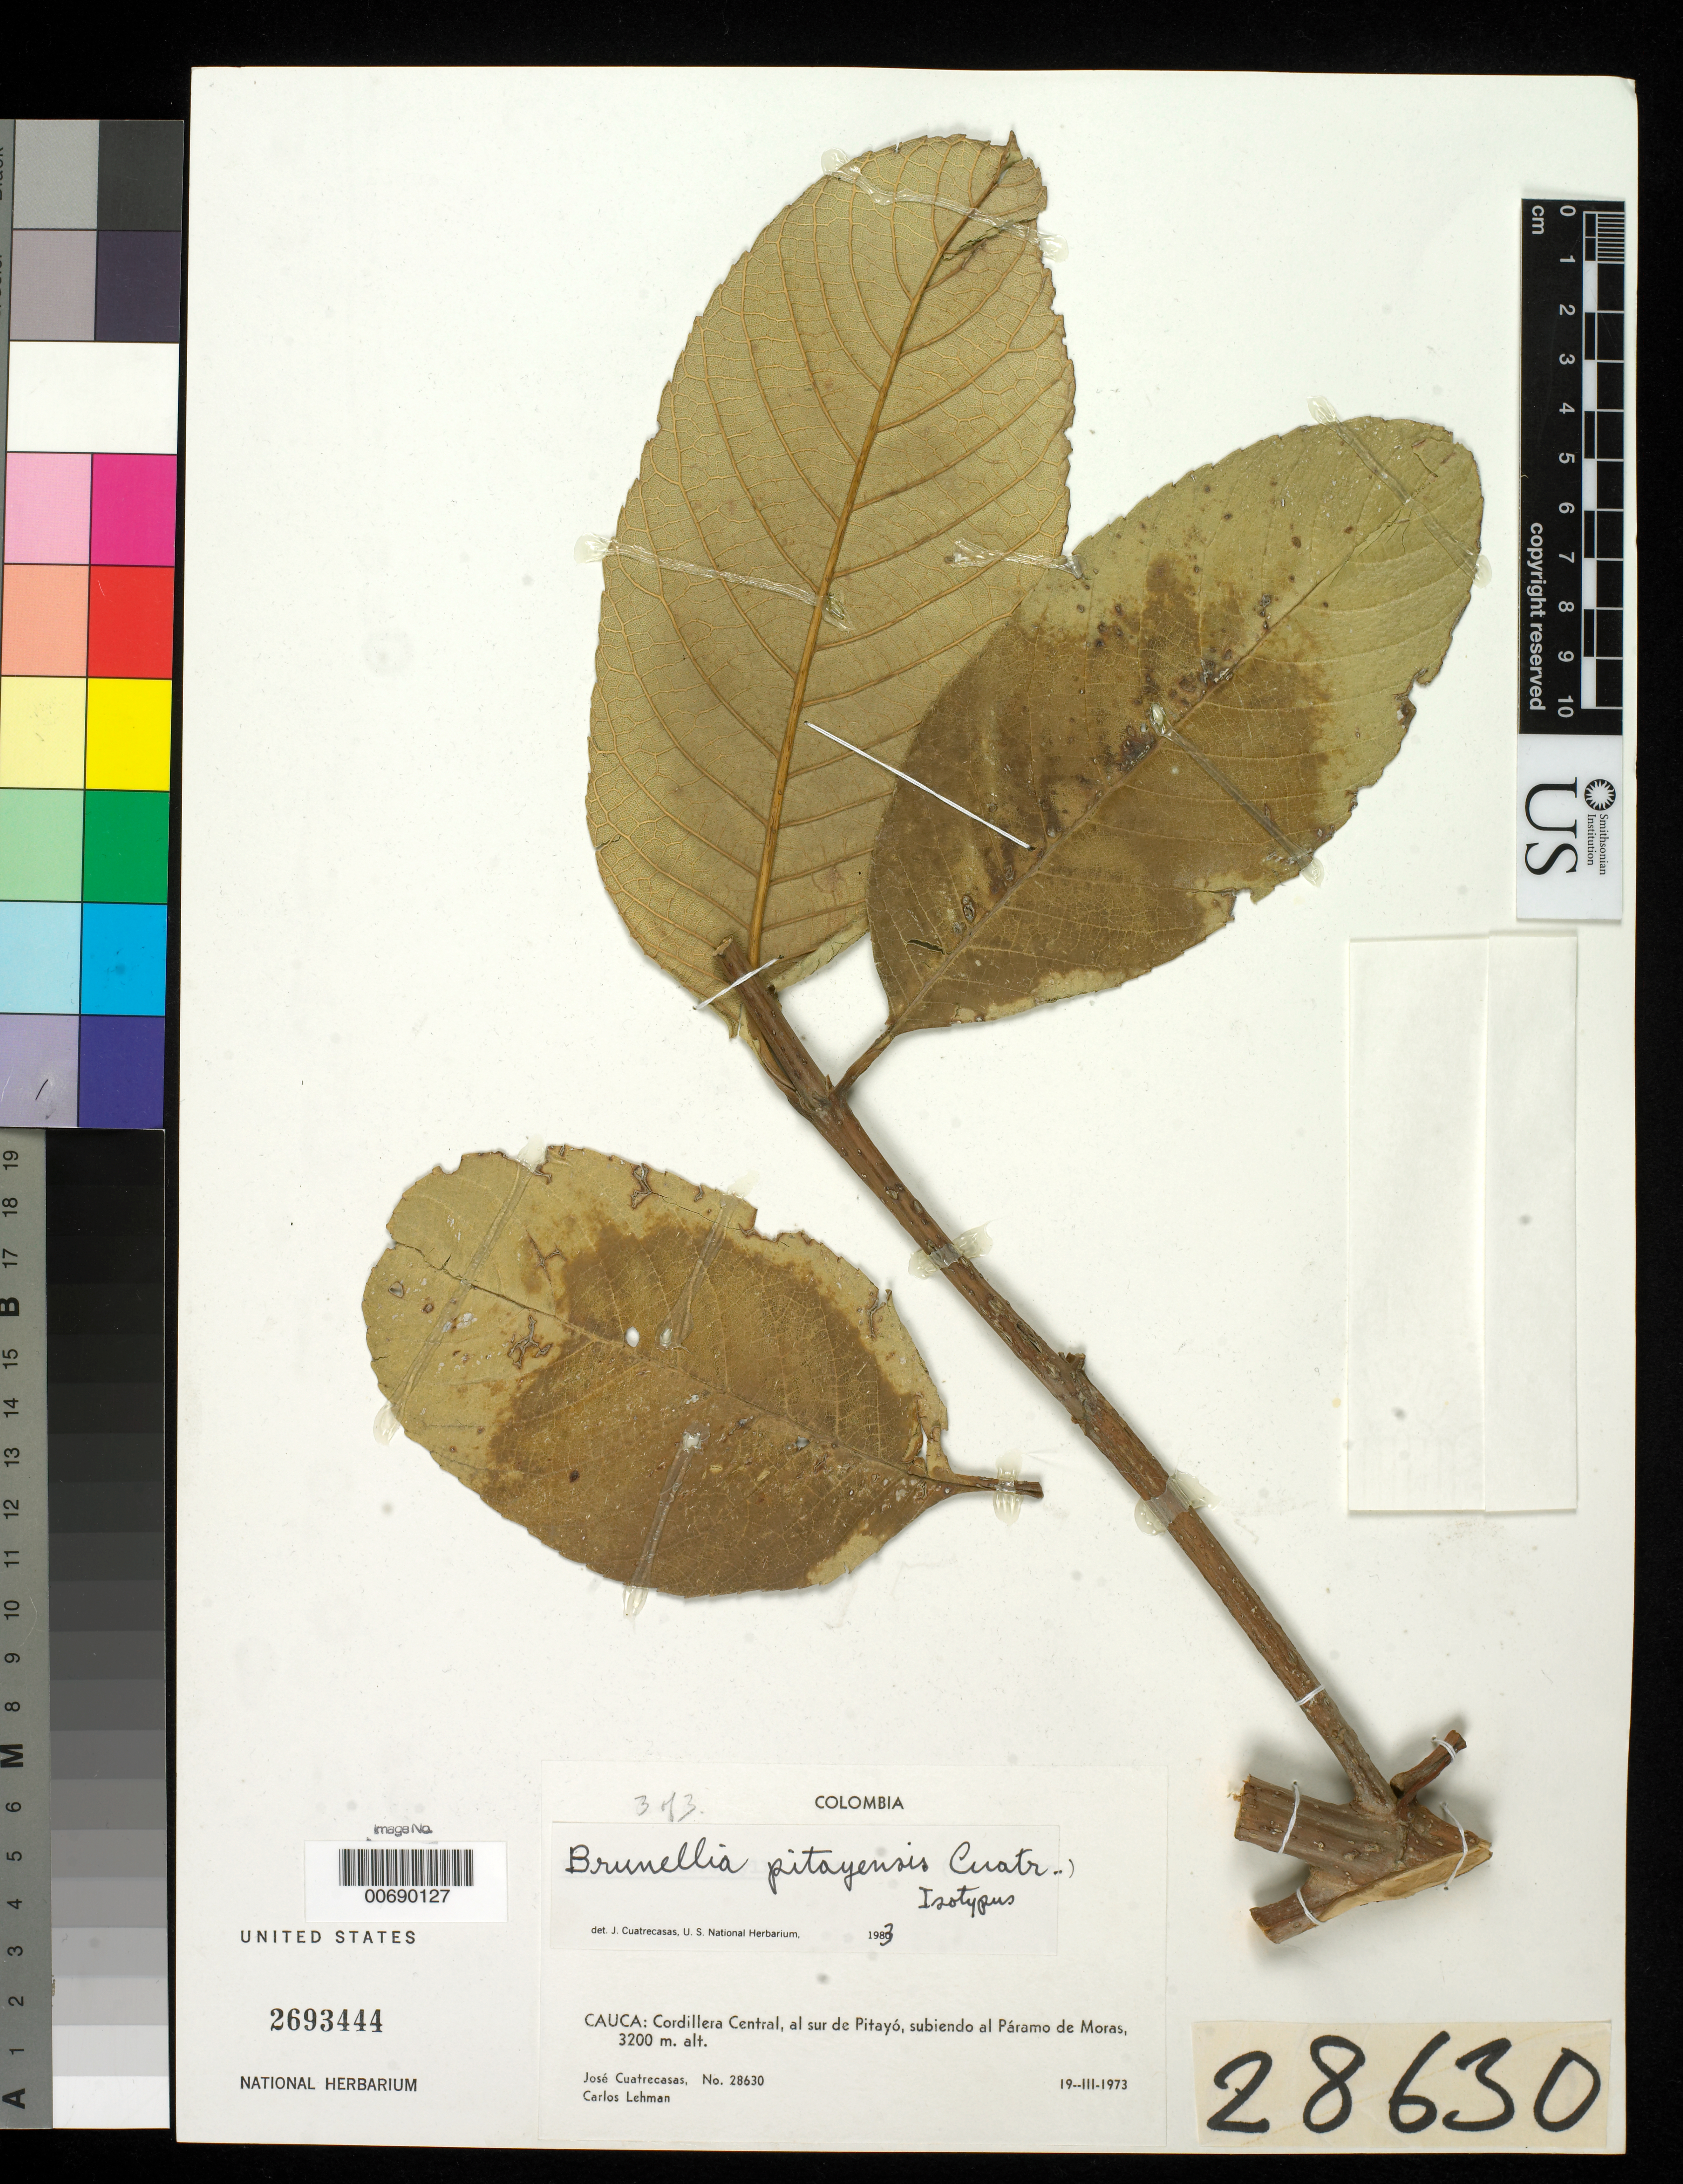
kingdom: Plantae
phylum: Tracheophyta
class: Magnoliopsida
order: Oxalidales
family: Brunelliaceae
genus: Brunellia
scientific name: Brunellia pitayensis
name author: Cuatrec.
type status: Isotype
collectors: J. Cuatrecasas & C. Lehman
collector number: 28630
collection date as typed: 19 Mar 1973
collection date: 1973-03-19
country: Colombia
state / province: Cauca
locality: Cordillera Central, near and S of Pitayo on the way to Paramo de Moras.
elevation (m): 3200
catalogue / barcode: US 2693444